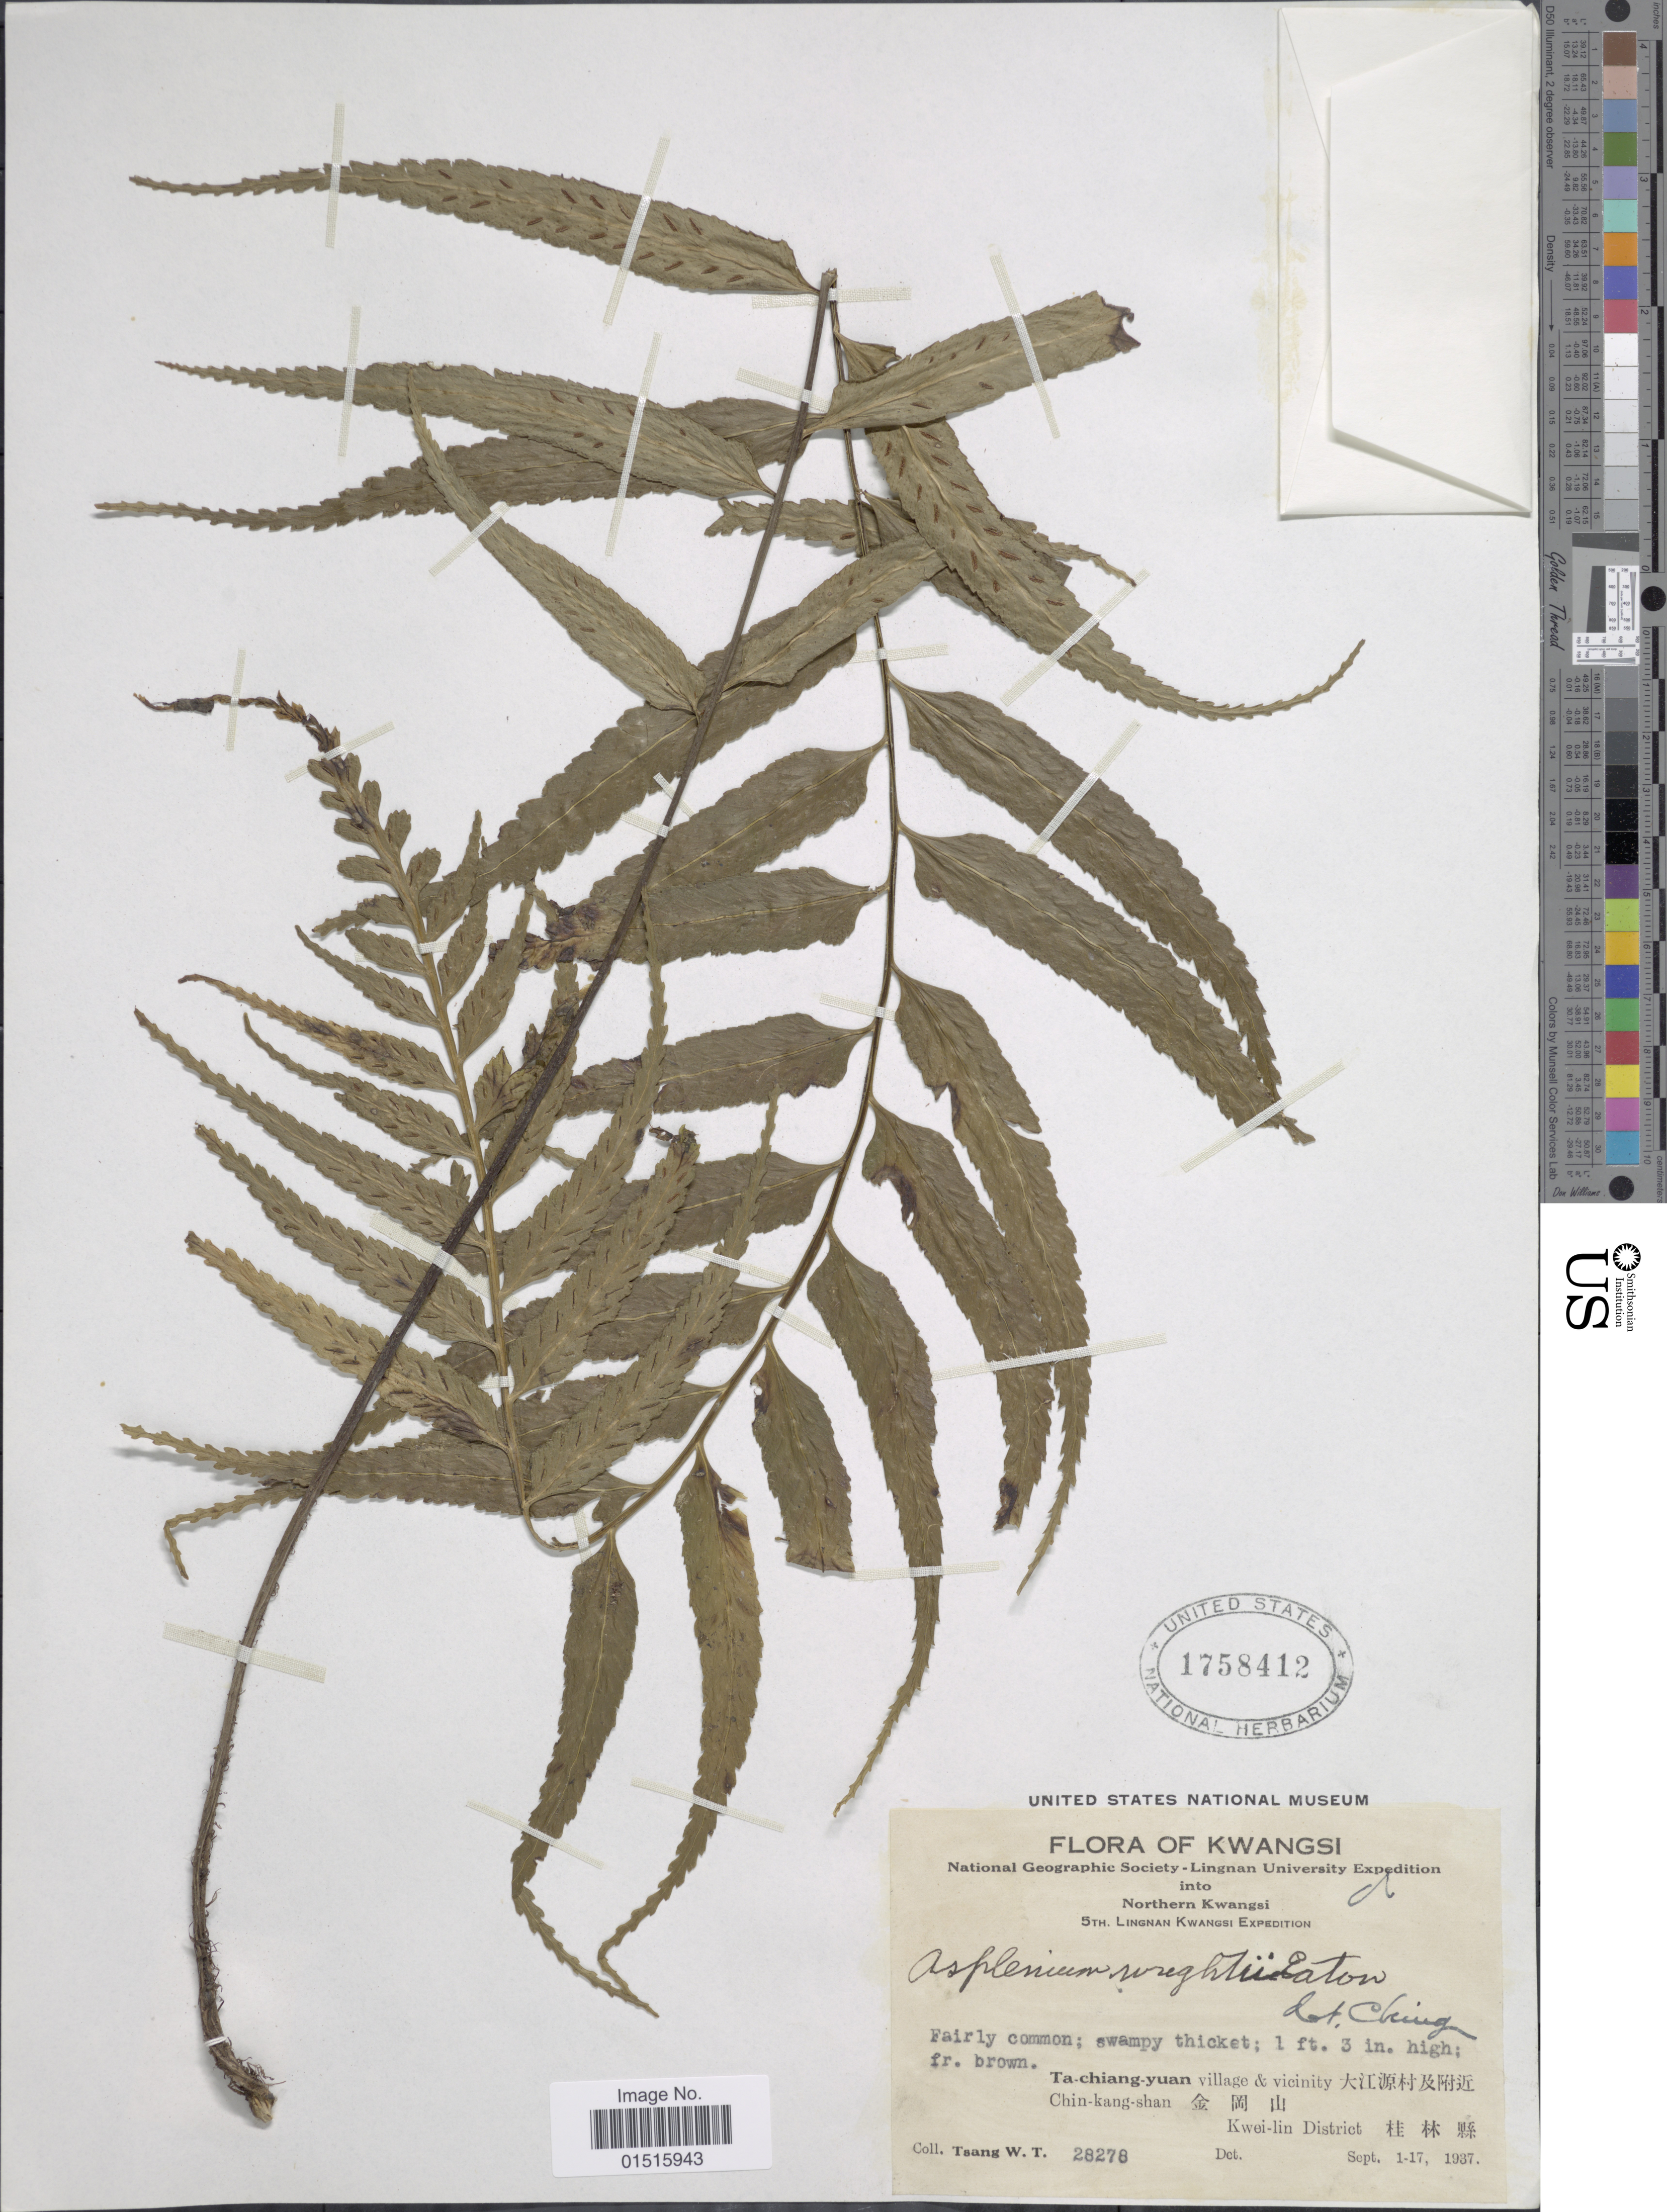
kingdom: Plantae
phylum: Tracheophyta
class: Polypodiopsida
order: Polypodiales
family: Aspleniaceae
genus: Asplenium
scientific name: Asplenium wrightii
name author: D.C. Eaton ex Hook.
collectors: W. T. Tsang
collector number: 28278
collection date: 1937-09-01/1937-09-17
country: China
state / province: Guangxi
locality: Northern Kwangsi, Ta-chiang- yuan village & vicinity Chin-kang-shan, Kwei-lin District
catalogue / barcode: US 1758412